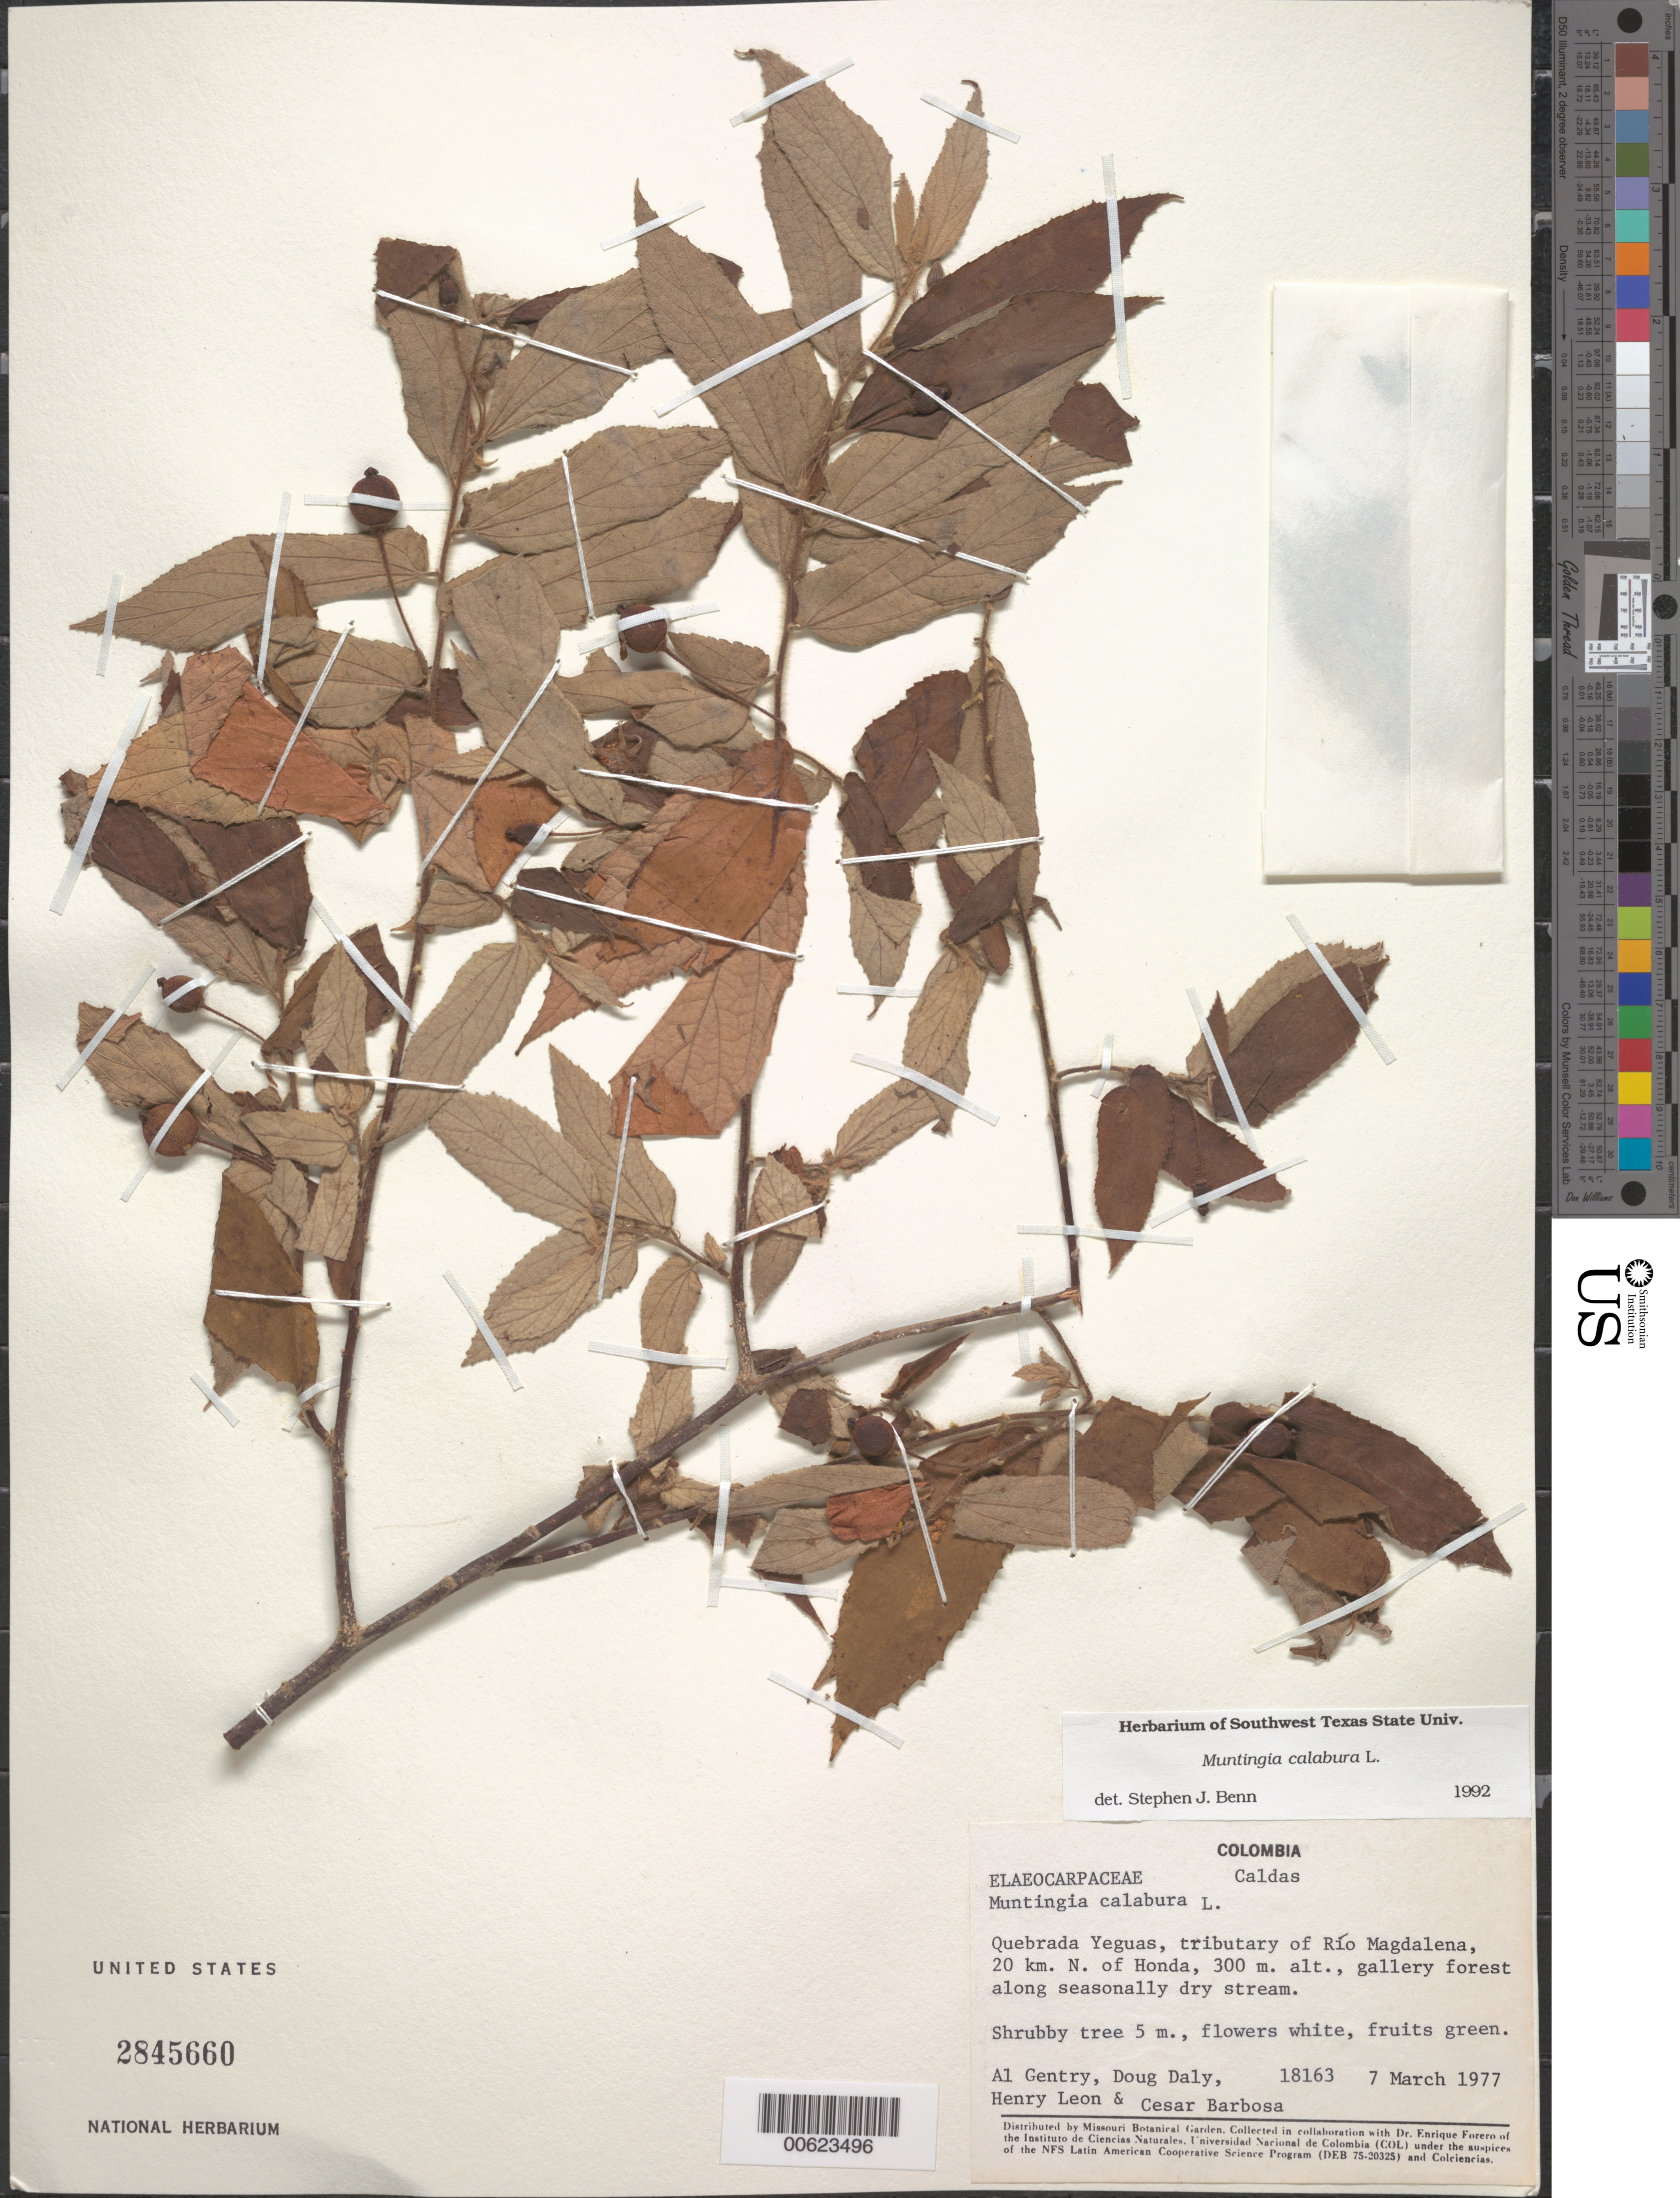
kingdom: Plantae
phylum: Tracheophyta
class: Magnoliopsida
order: Malvales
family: Muntingiaceae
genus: Muntingia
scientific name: Muntingia calabura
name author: L.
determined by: Benn, S. J.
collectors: A. H. Gentry, D. C. Daly, Henry Leon & C. E. Barbosa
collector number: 18163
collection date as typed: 07 Mar 1977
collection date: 1977-03-07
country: Colombia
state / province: Caldas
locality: Quebrada Yeguas, tributary of Río Magdalena, 20 km N of Honda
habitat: Gallery forest along seasonally dry stream.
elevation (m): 300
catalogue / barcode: US 2845660